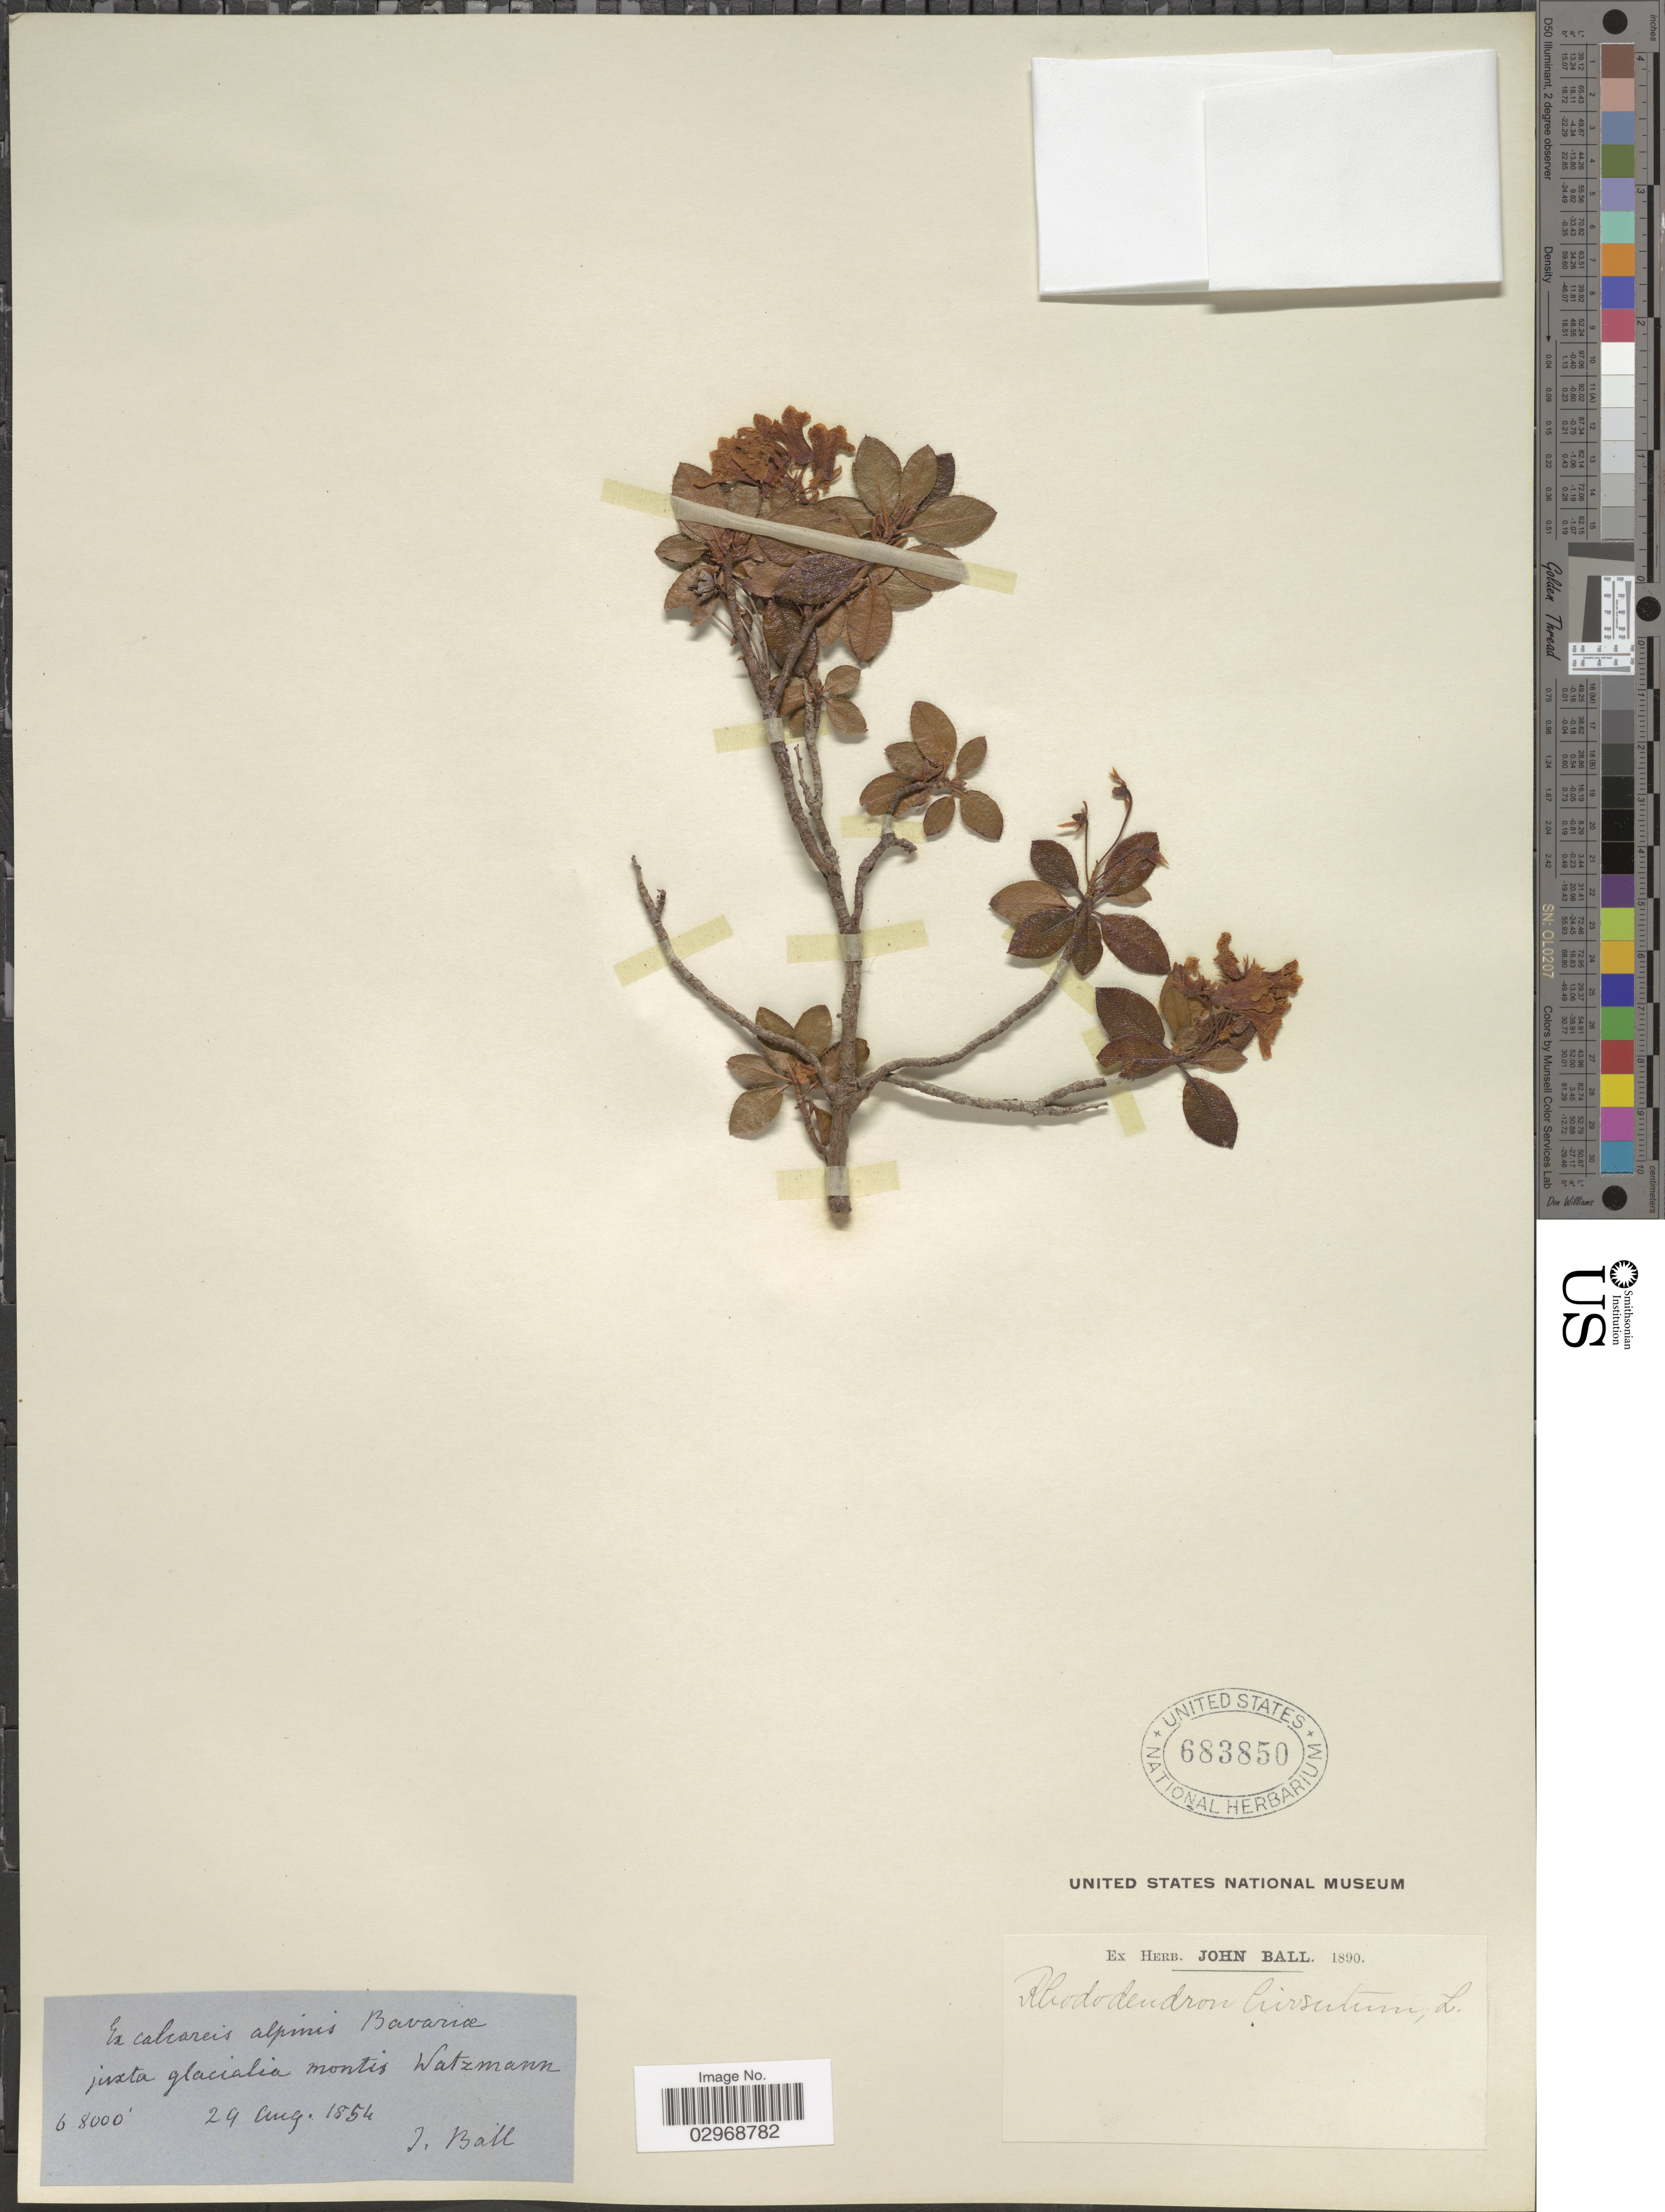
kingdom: Plantae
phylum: Tracheophyta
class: Magnoliopsida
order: Ericales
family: Ericaceae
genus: Rhododendron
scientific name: Rhododendron hirsutum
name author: L.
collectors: J. Ball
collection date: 1854-08-29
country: Germany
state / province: Bayern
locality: Ex calcareis alpinis Bavaria, juxta glacialia montis Watzmann.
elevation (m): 1829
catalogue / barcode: US 683850